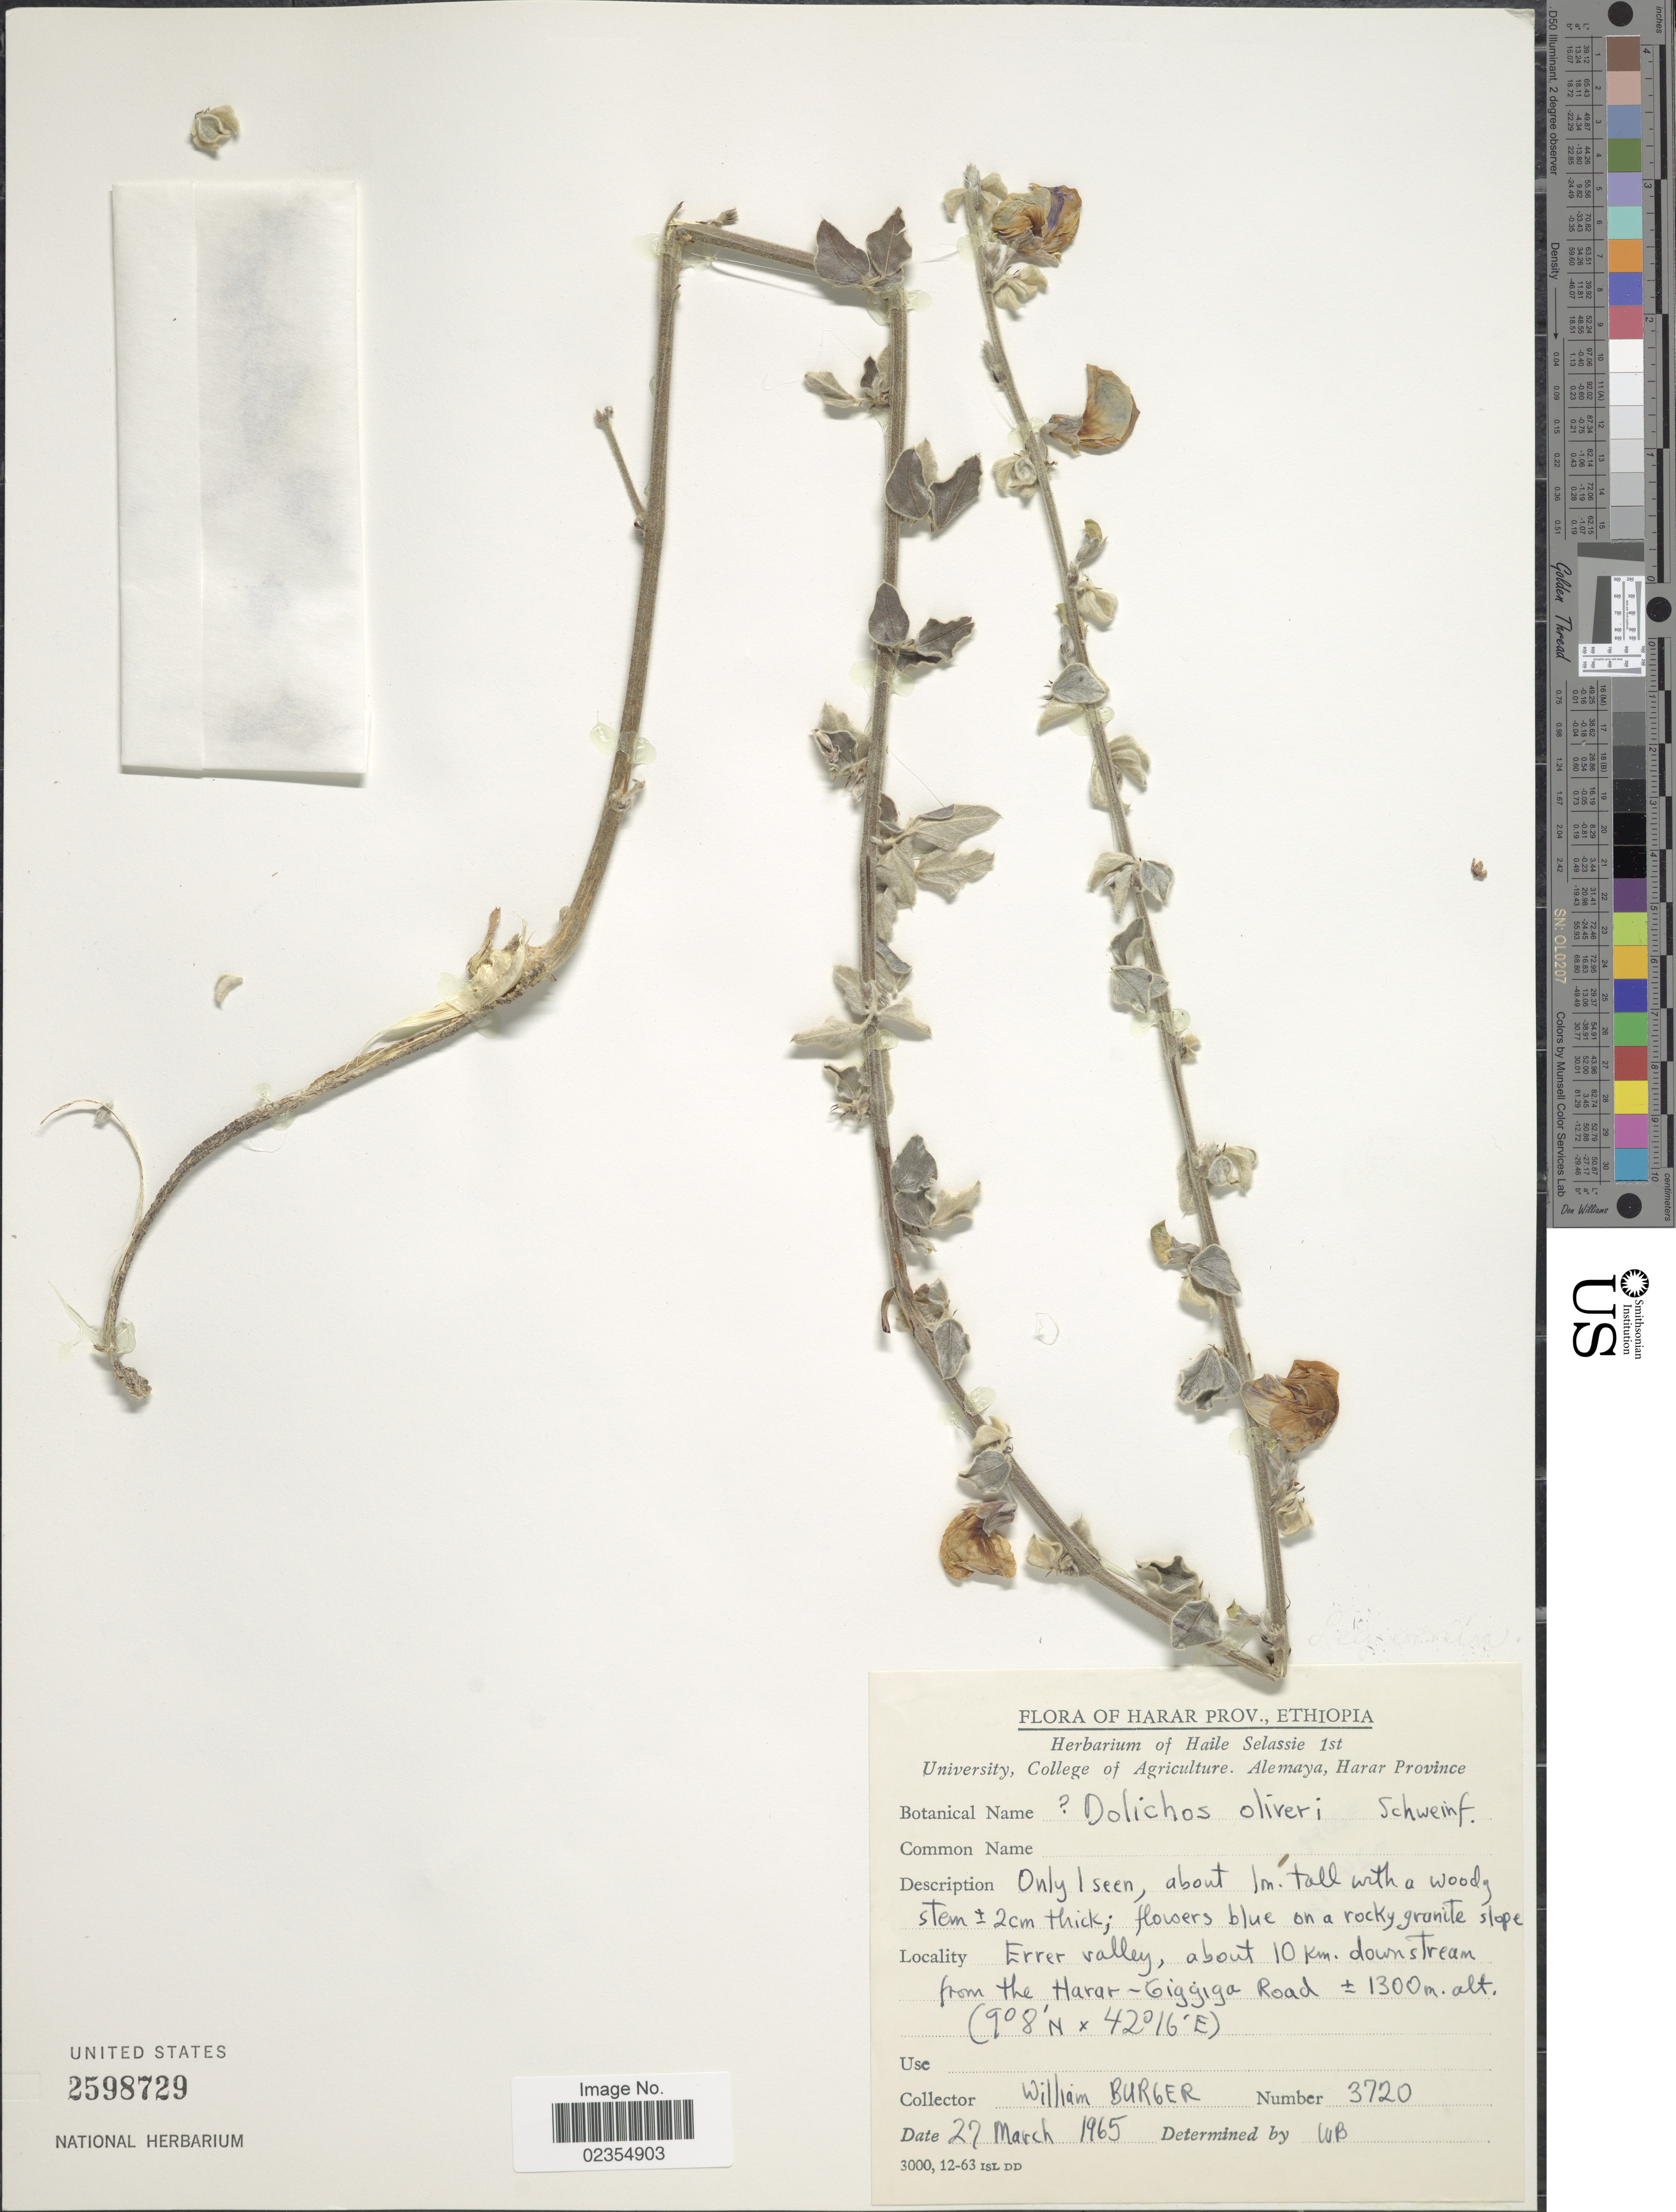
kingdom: Plantae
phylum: Tracheophyta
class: Magnoliopsida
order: Fabales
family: Fabaceae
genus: Dolichos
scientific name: Dolichos oliveri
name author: Schweinf.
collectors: W. Burger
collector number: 3720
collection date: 1965-03-27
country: Ethiopia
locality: Harar Prov., Errer valley, about 10 km. downstram from the Harrar-Giggiga Road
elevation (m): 1300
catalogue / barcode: US 2598729